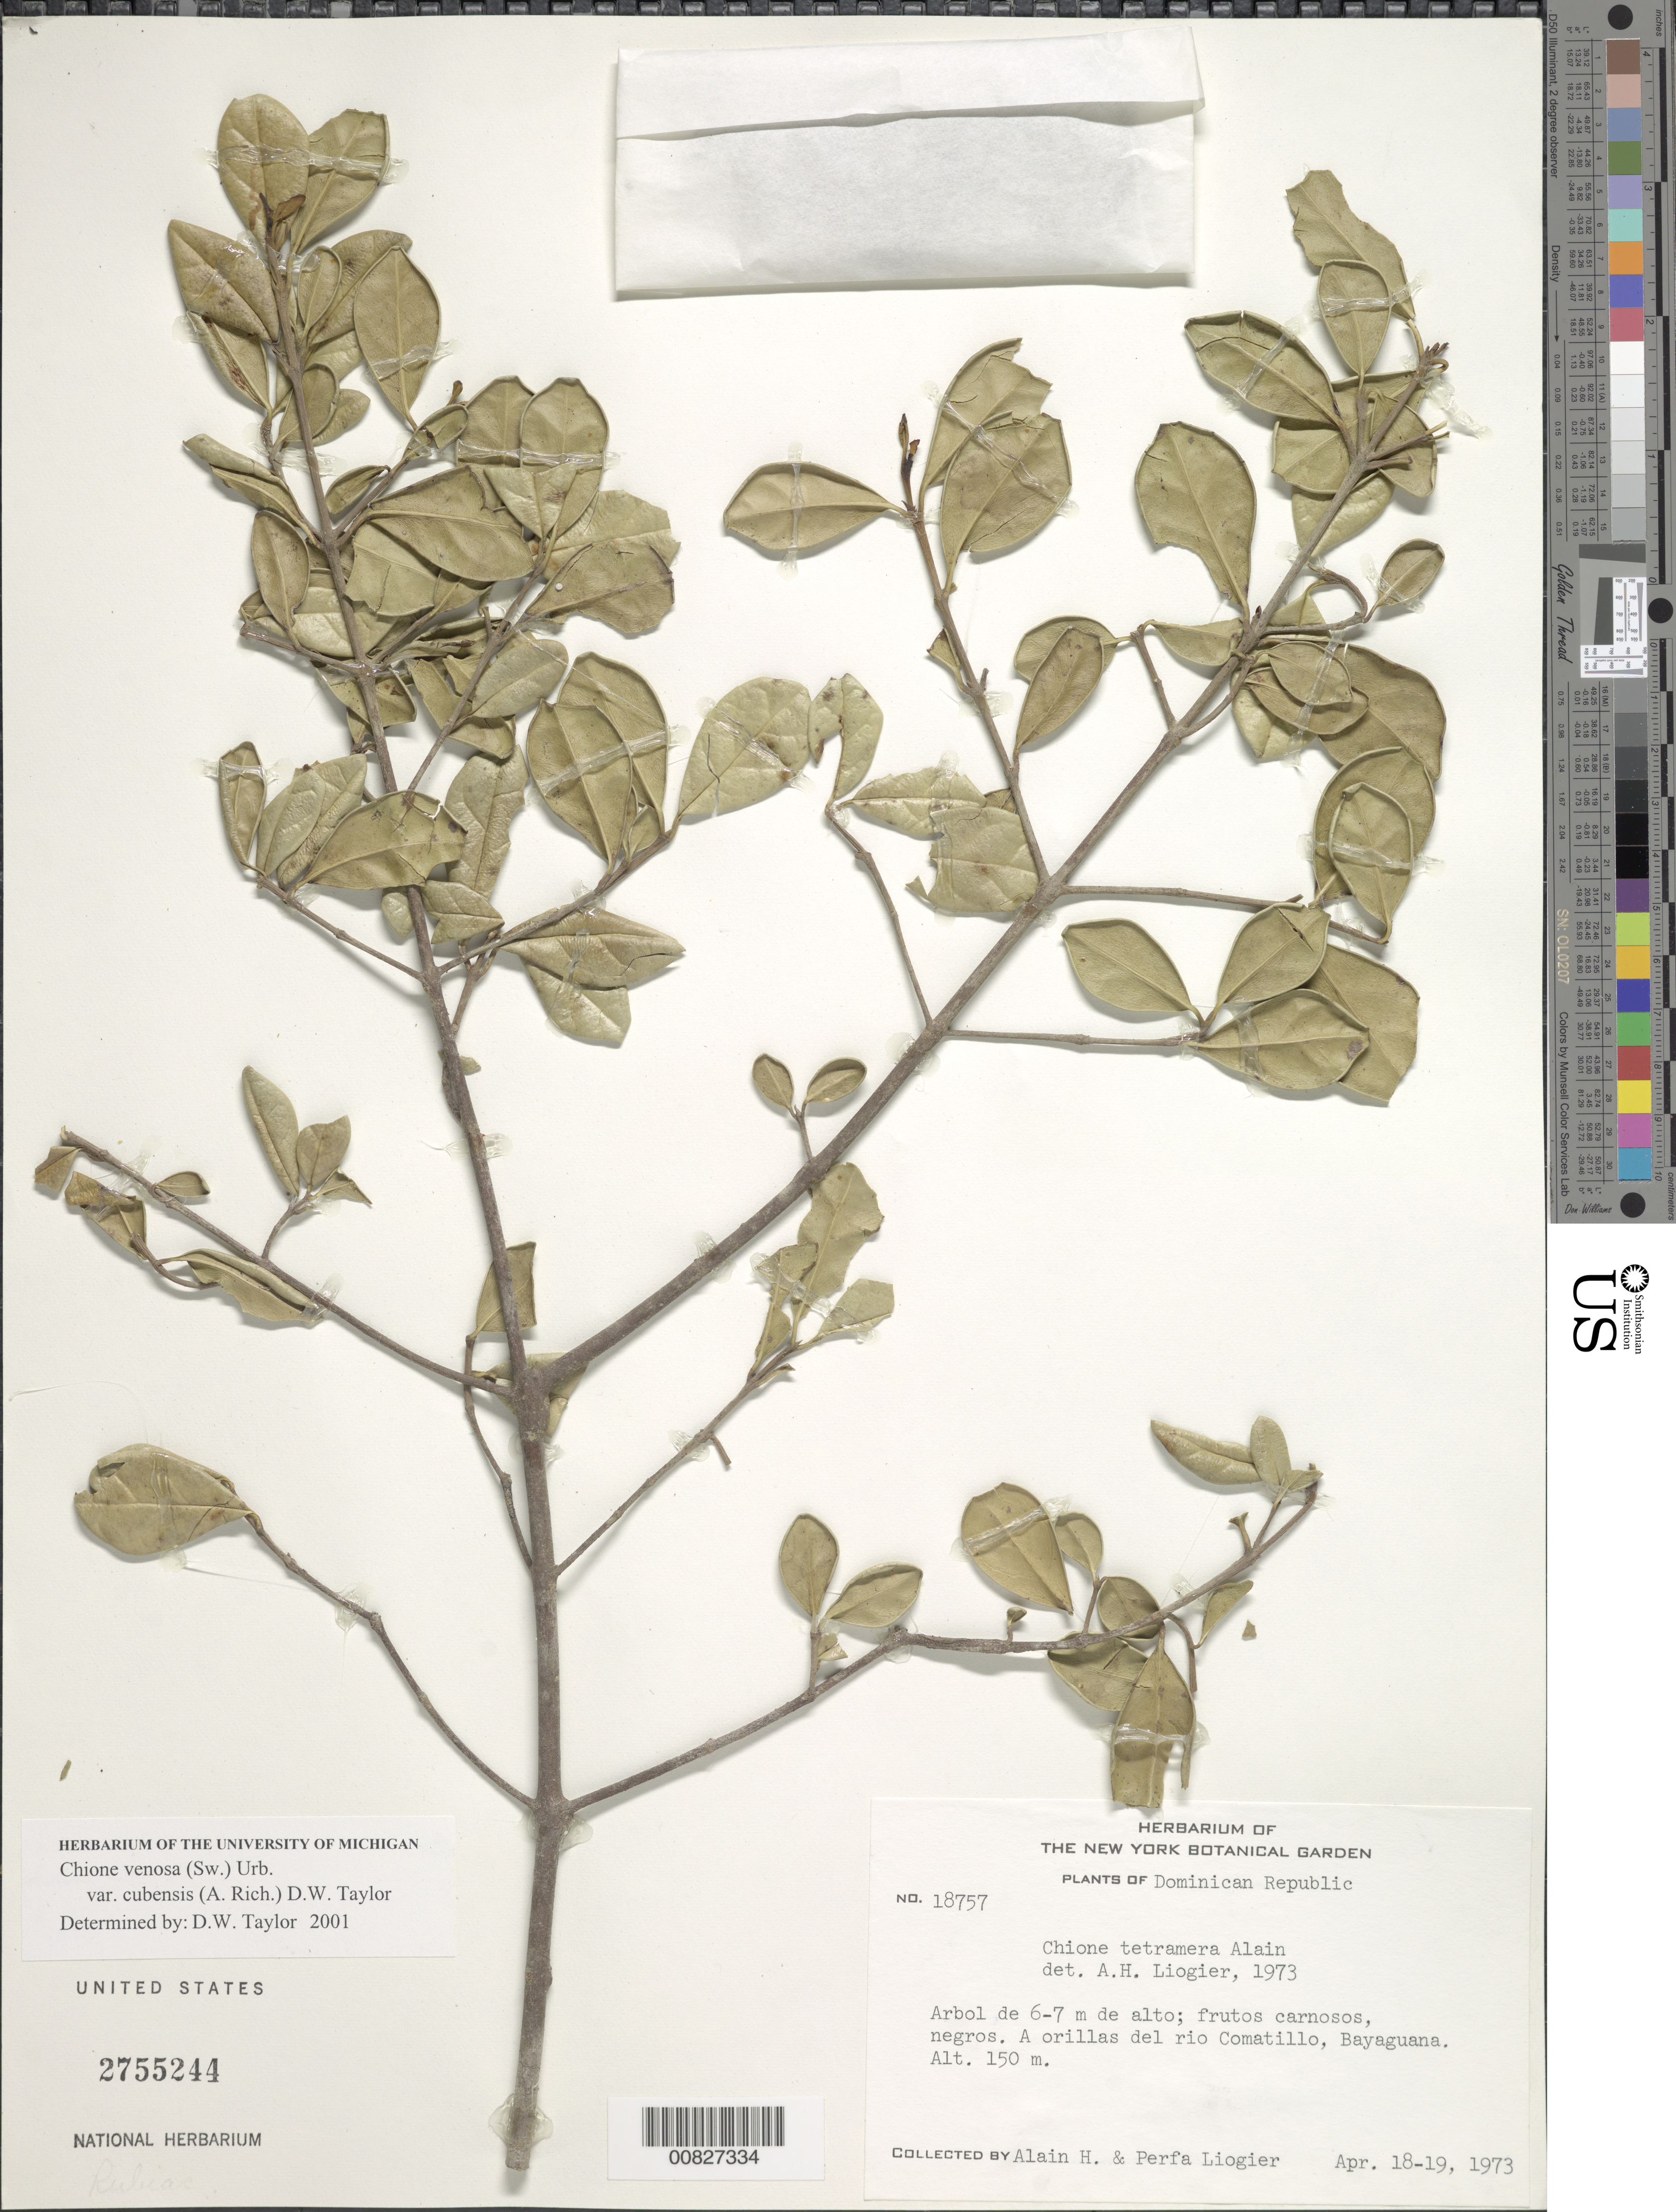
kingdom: Plantae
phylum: Tracheophyta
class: Magnoliopsida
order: Gentianales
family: Rubiaceae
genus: Chione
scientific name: Chione venosa var. cubensis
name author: (Sw.) Urb.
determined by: Taylor, D. W., (MICH), University of Michigan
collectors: A. H. Liogier & M. P. Liogier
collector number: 18757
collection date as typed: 18 Apr 1973 to 19 Apr 1973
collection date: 1973-04-18/1973-04-19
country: Dominican Republic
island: Hispaniola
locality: Río Comatillo, Bayaguana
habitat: A orillas del rio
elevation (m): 150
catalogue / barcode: US 2755244